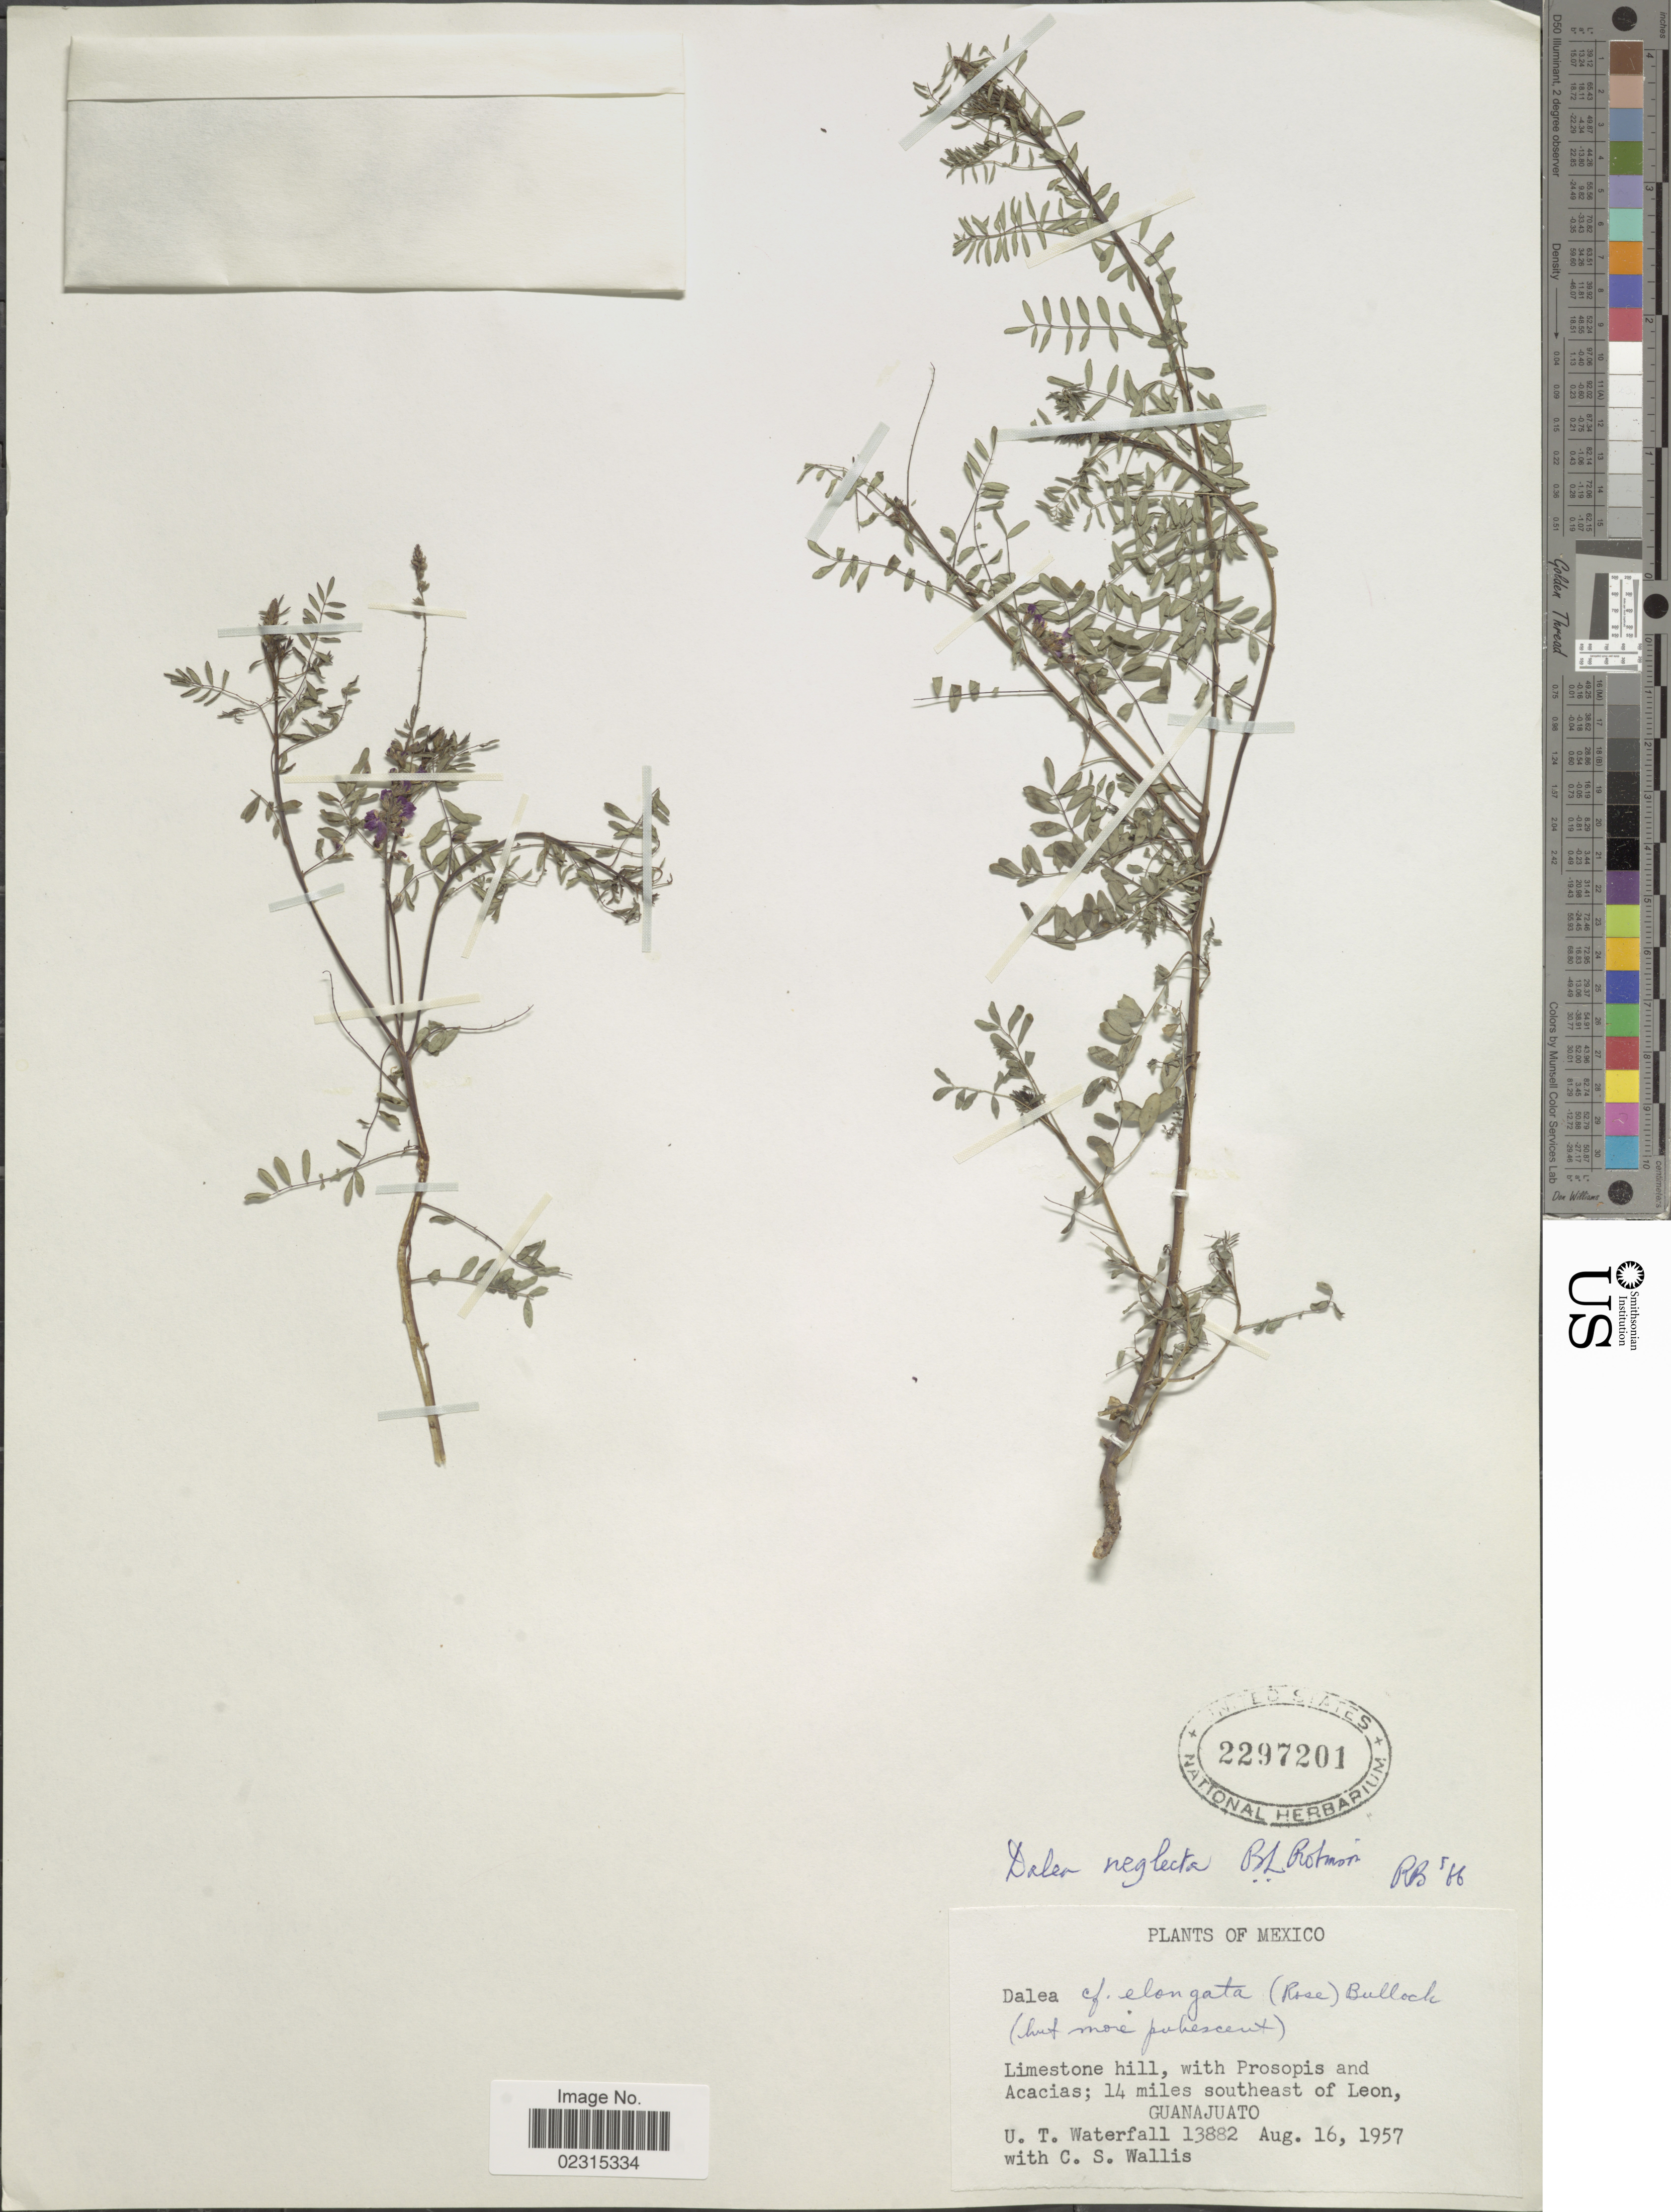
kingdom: Plantae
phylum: Tracheophyta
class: Magnoliopsida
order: Fabales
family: Fabaceae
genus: Marina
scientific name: Marina neglecta var. neglecta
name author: (B.L. Rob.) Barneby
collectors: U. T. Waterfall & C. S. Wallis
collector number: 13882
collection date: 1957-08-16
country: Mexico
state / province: Guanajuato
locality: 14 miles southeast of Leon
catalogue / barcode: US 2297201